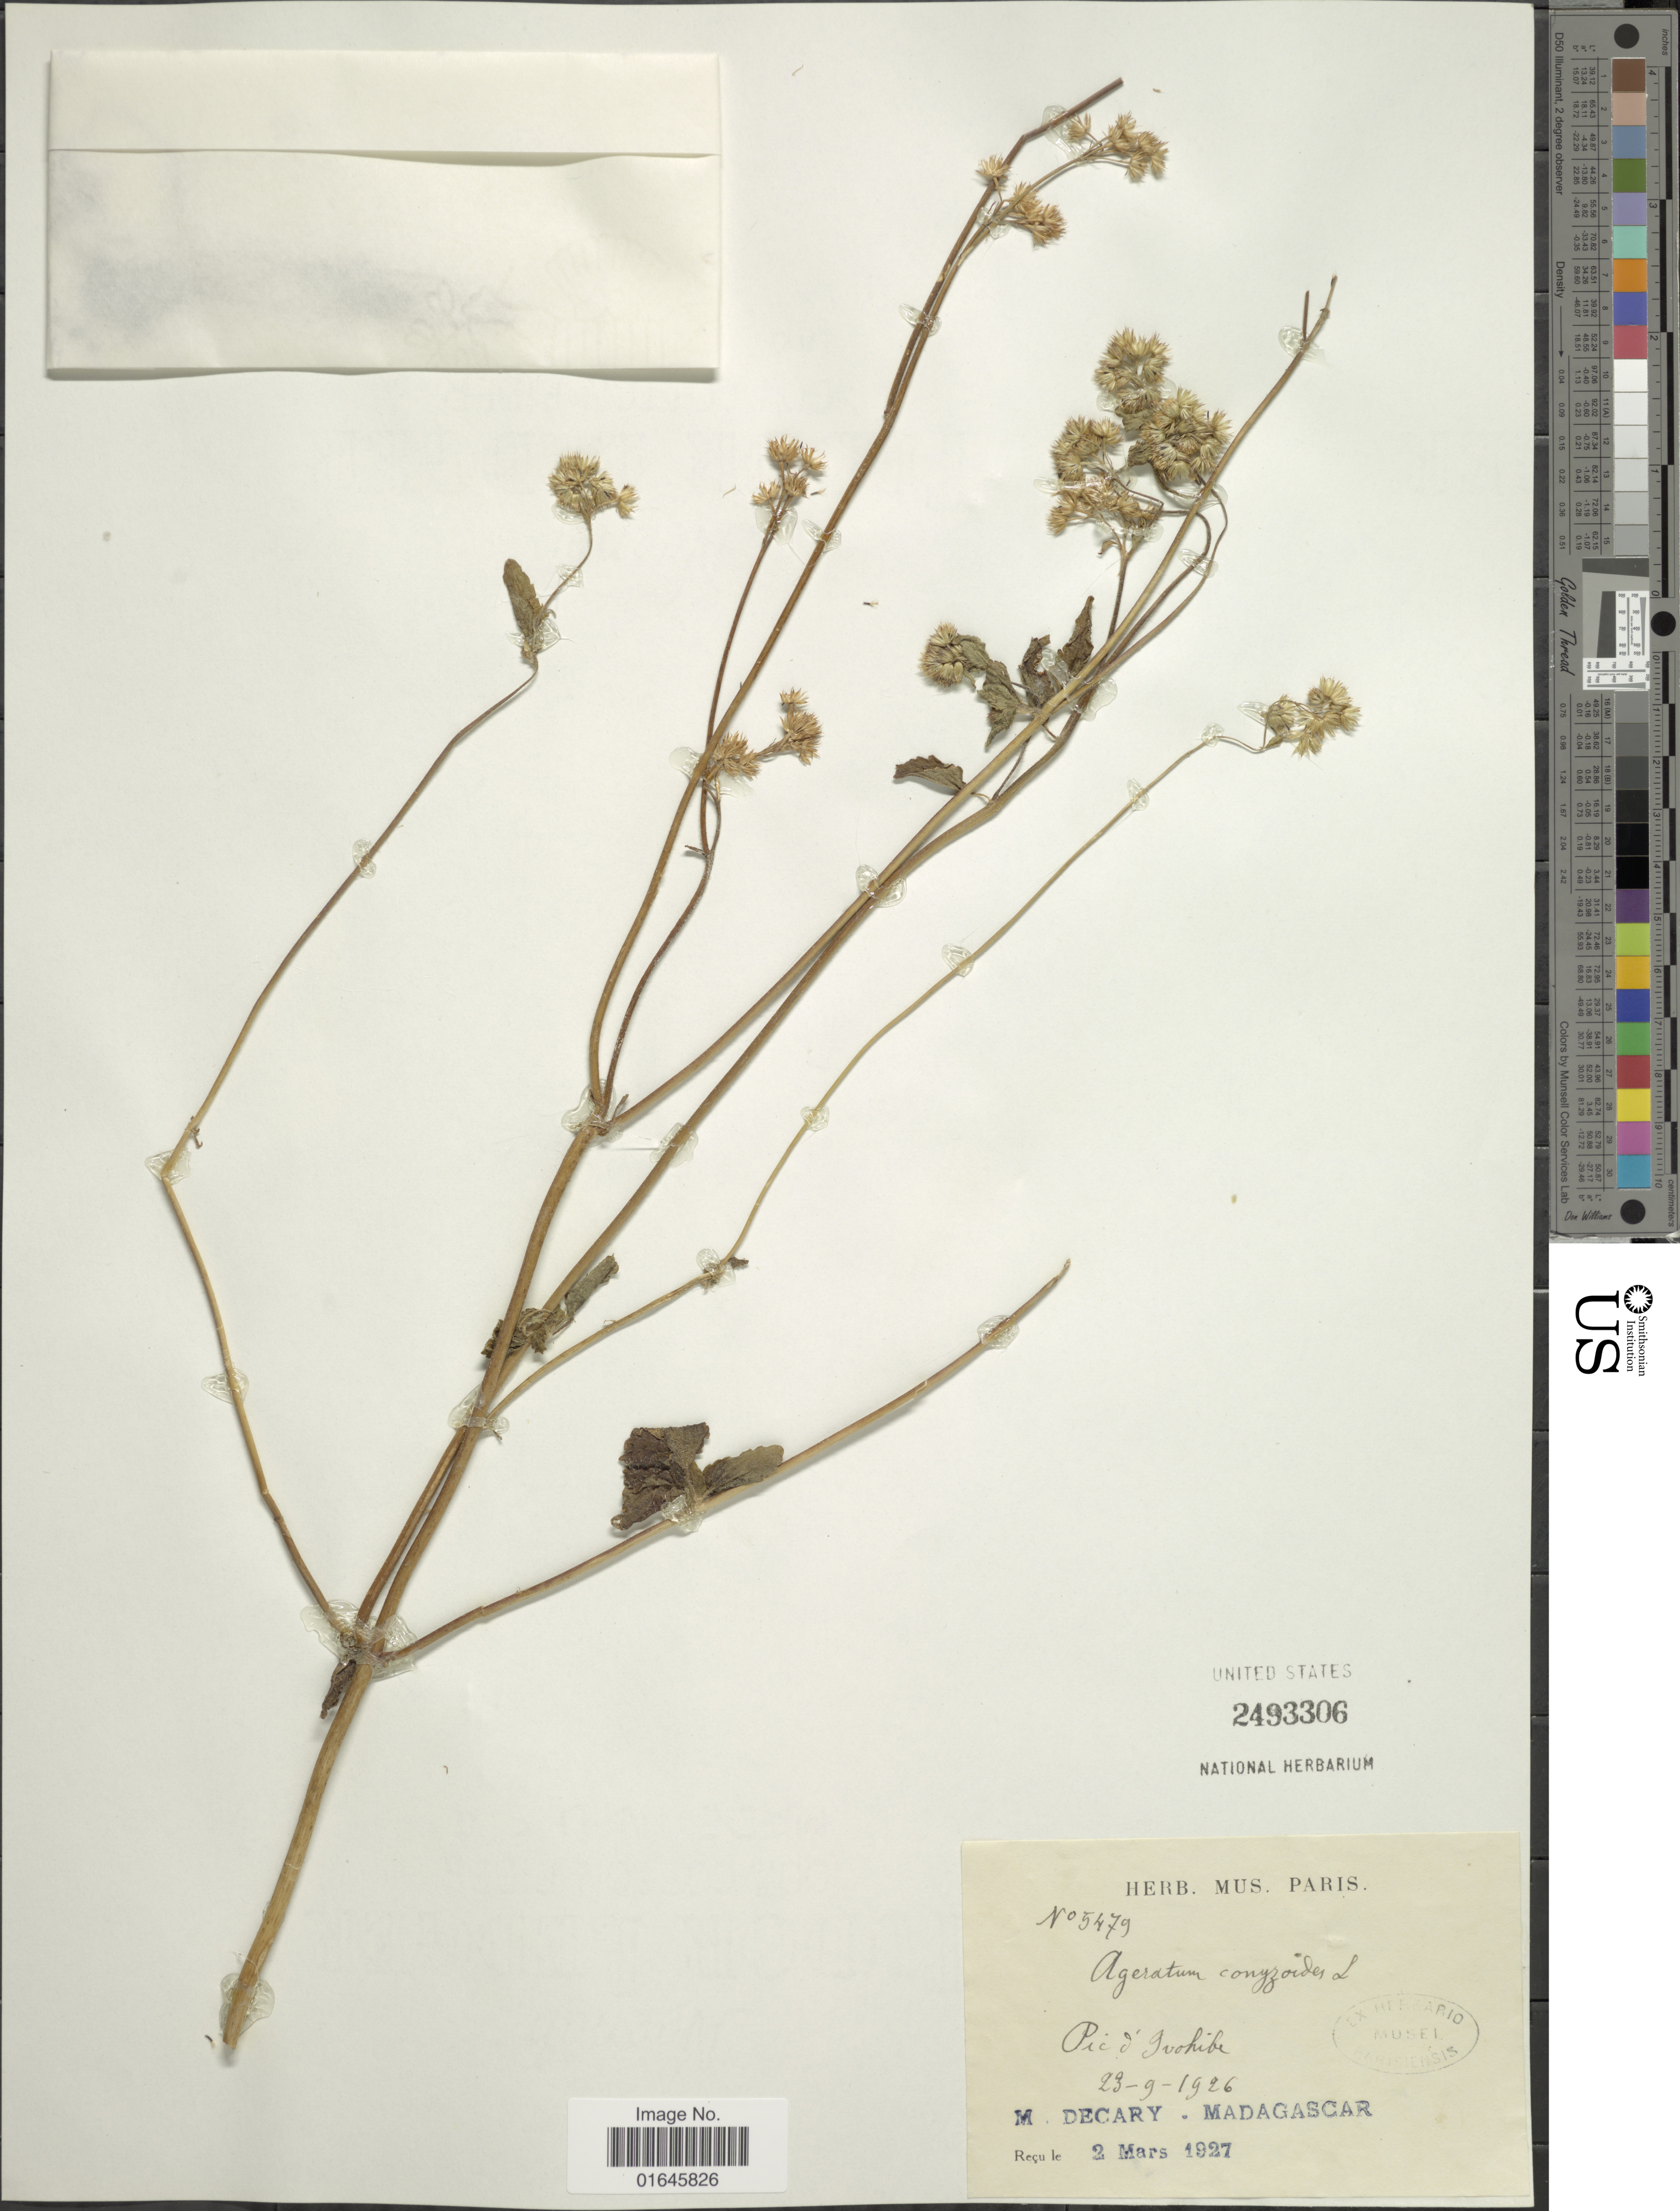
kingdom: Plantae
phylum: Tracheophyta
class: Magnoliopsida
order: Asterales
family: Asteraceae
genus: Ageratum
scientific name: Ageratum conyzoides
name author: L.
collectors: M. Decary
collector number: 5479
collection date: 1927-03-02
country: Madagascar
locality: Pic d'Ivohibe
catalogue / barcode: US 2493306